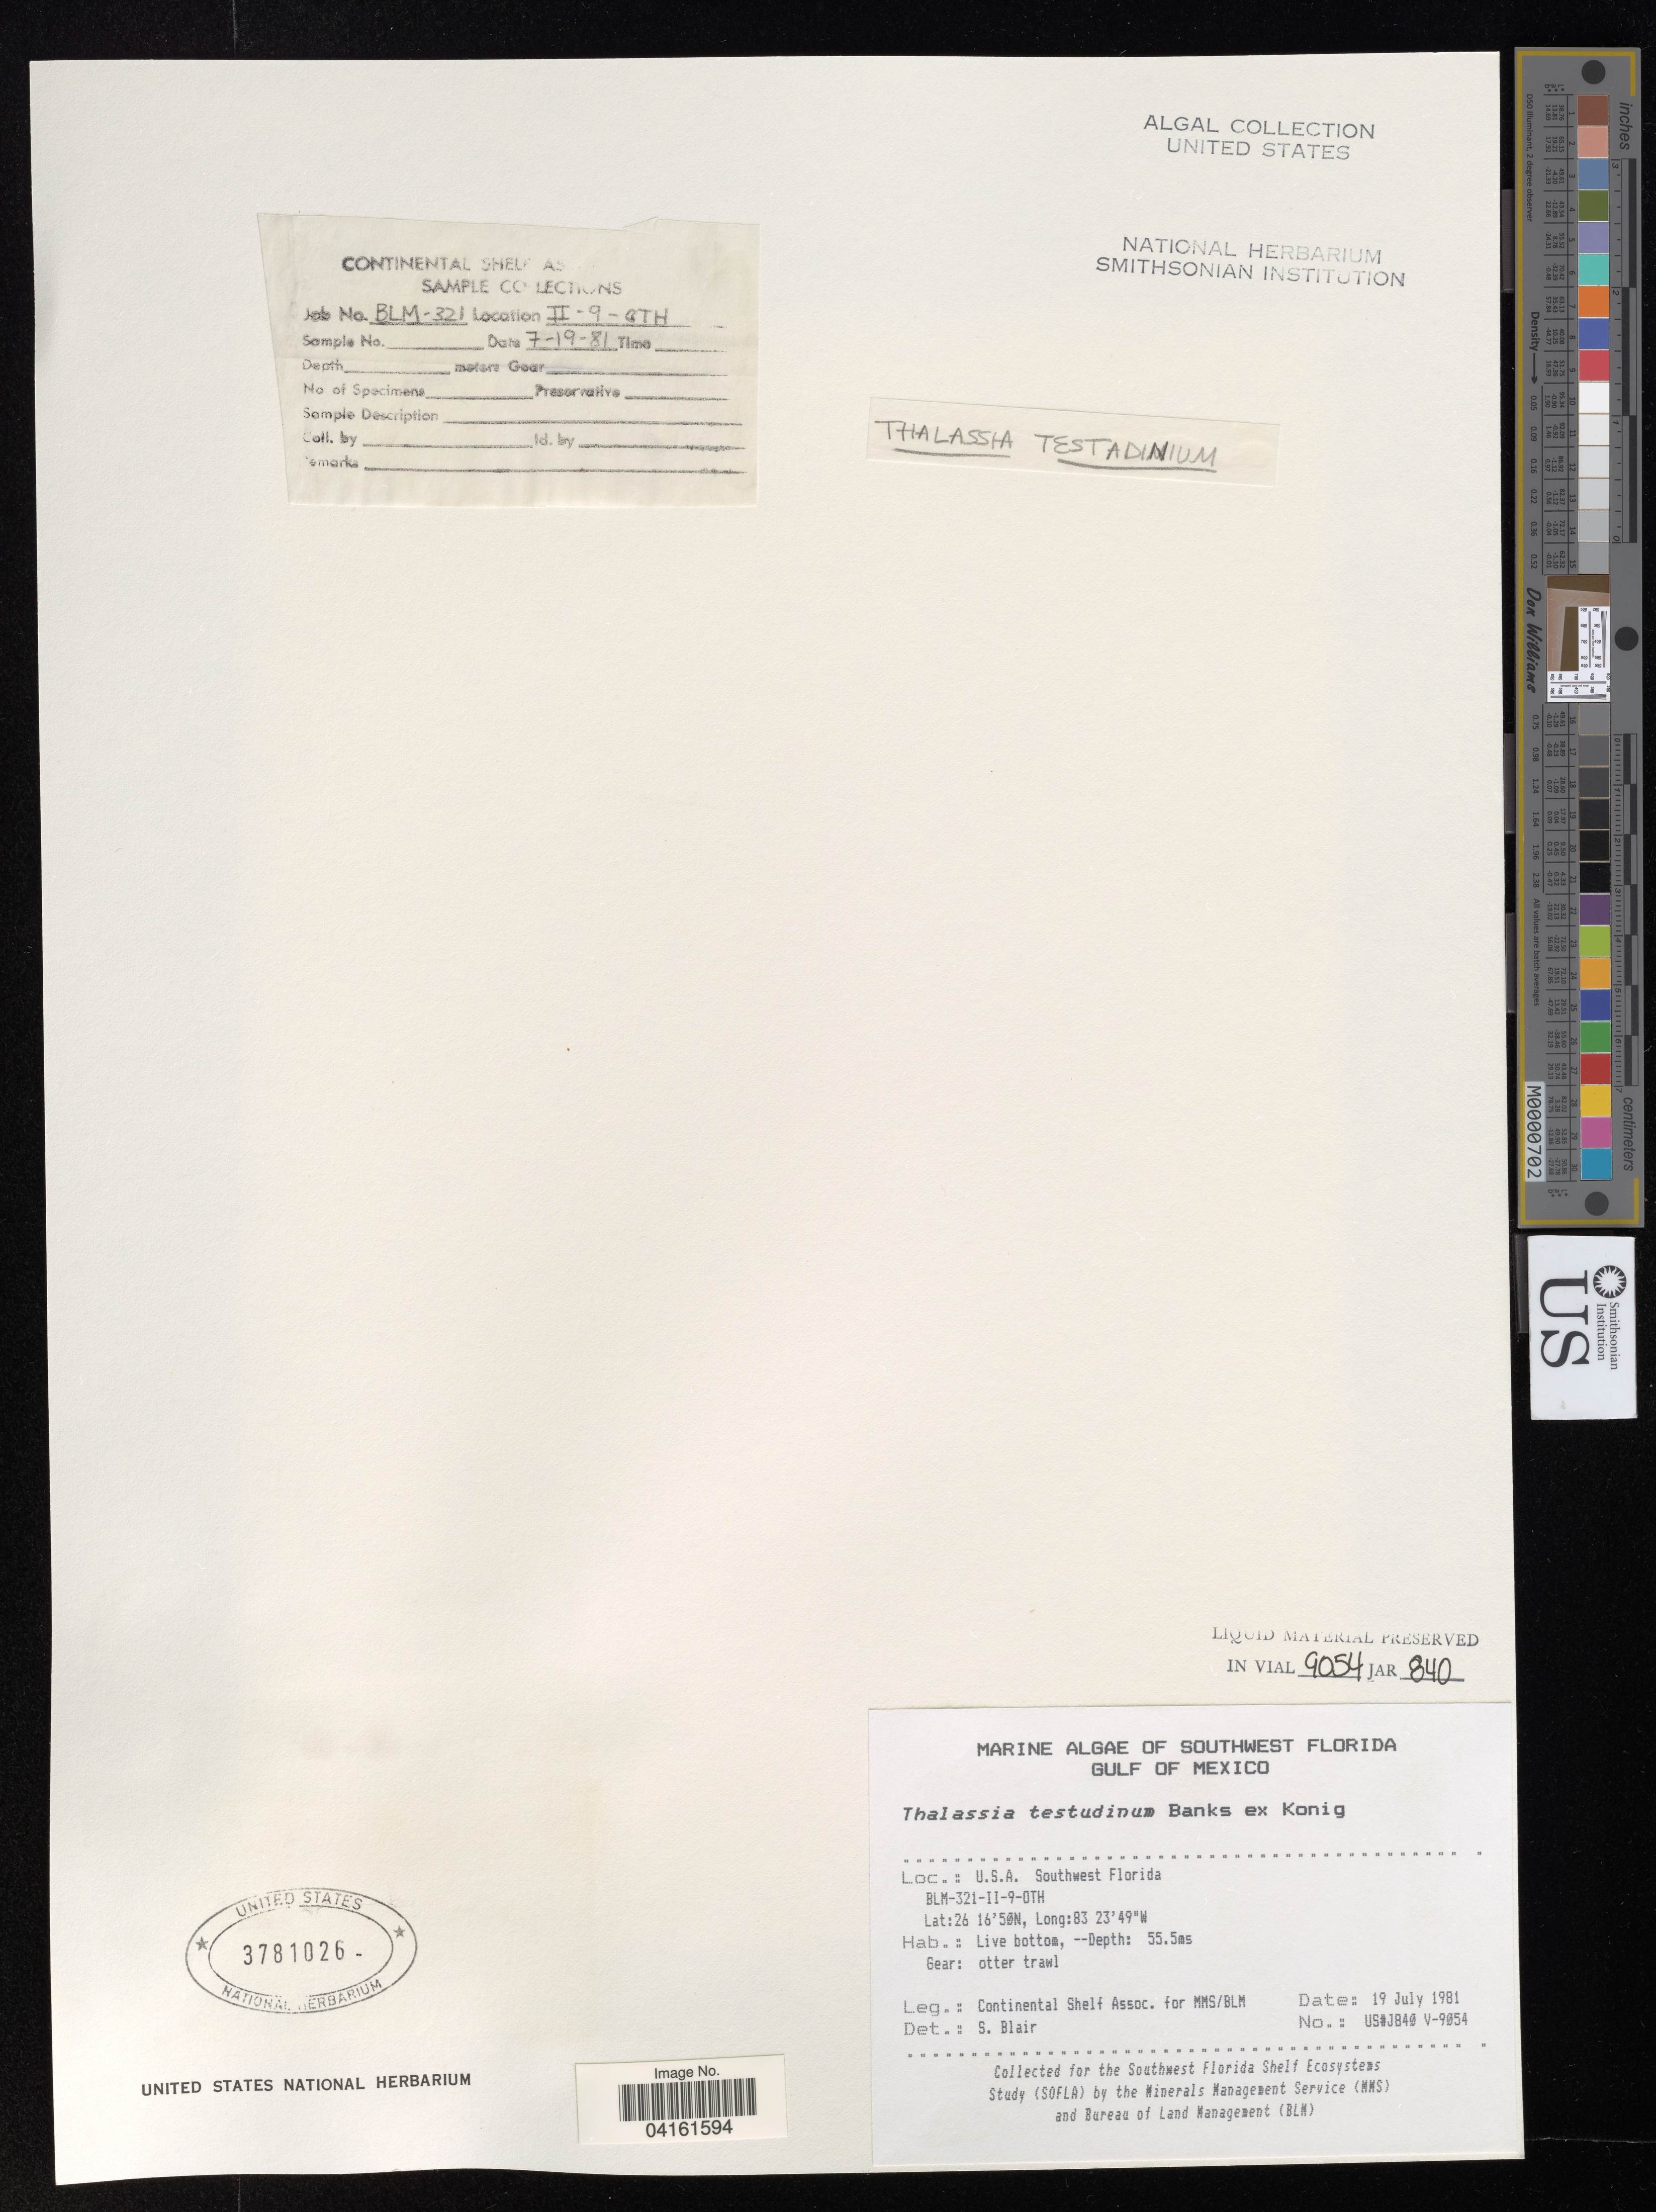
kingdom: Plantae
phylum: Tracheophyta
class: Liliopsida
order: Alismatales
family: Hydrocharitaceae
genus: Thalassia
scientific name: Thalassia testudinum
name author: Banks & Sol. ex K.D. Koenig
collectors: Continental Shelf Associates for the MMS/BLM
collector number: US#J840 V-9054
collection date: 1981-07-19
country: United States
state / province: Florida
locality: Southwest Florda. Gulf of Mexico. BLM-321-II-9-OTH.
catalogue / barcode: US 3781026